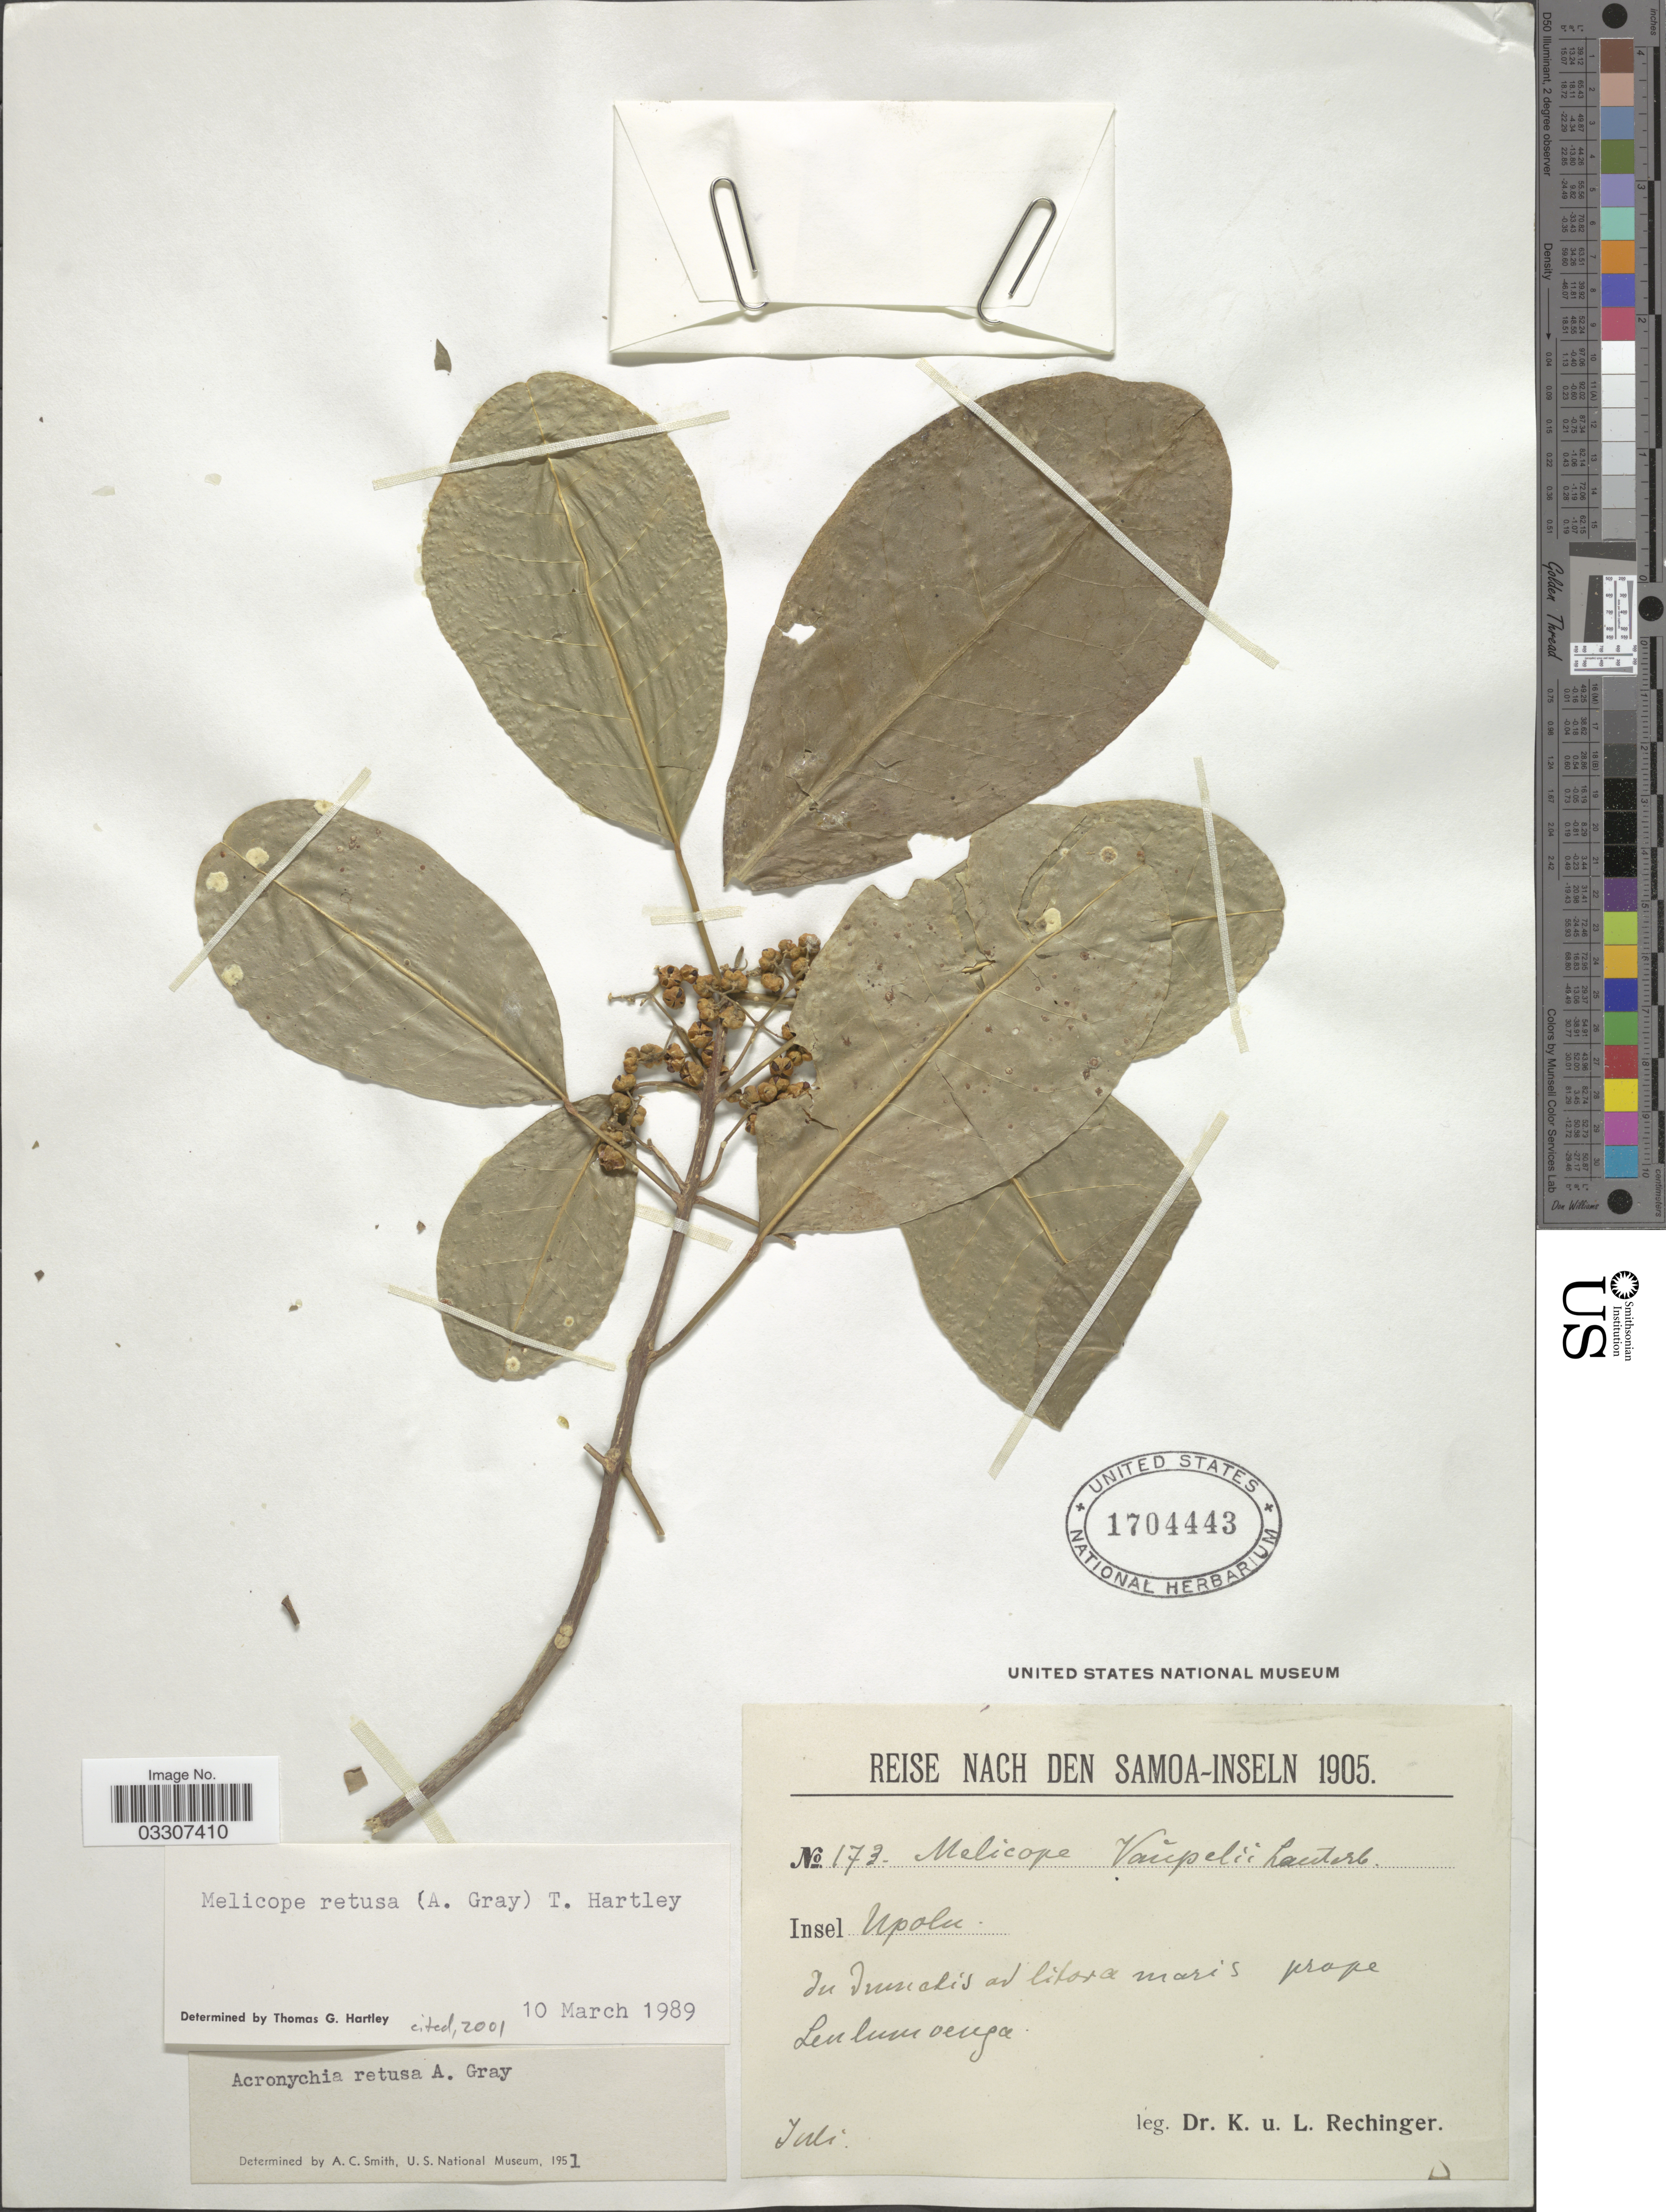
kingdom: Plantae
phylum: Tracheophyta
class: Magnoliopsida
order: Sapindales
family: Rutaceae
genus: Melicope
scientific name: Melicope retusa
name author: (A. Gray) T.G. Hartley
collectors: K. Rechinger & L. Rechinger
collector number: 173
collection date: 1905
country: Samoa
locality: Reise nach den Samoa-Inseln. Insel Upolu. In dumectis ad litora maris prope Len Lum oenga.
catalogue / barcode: US 1704443